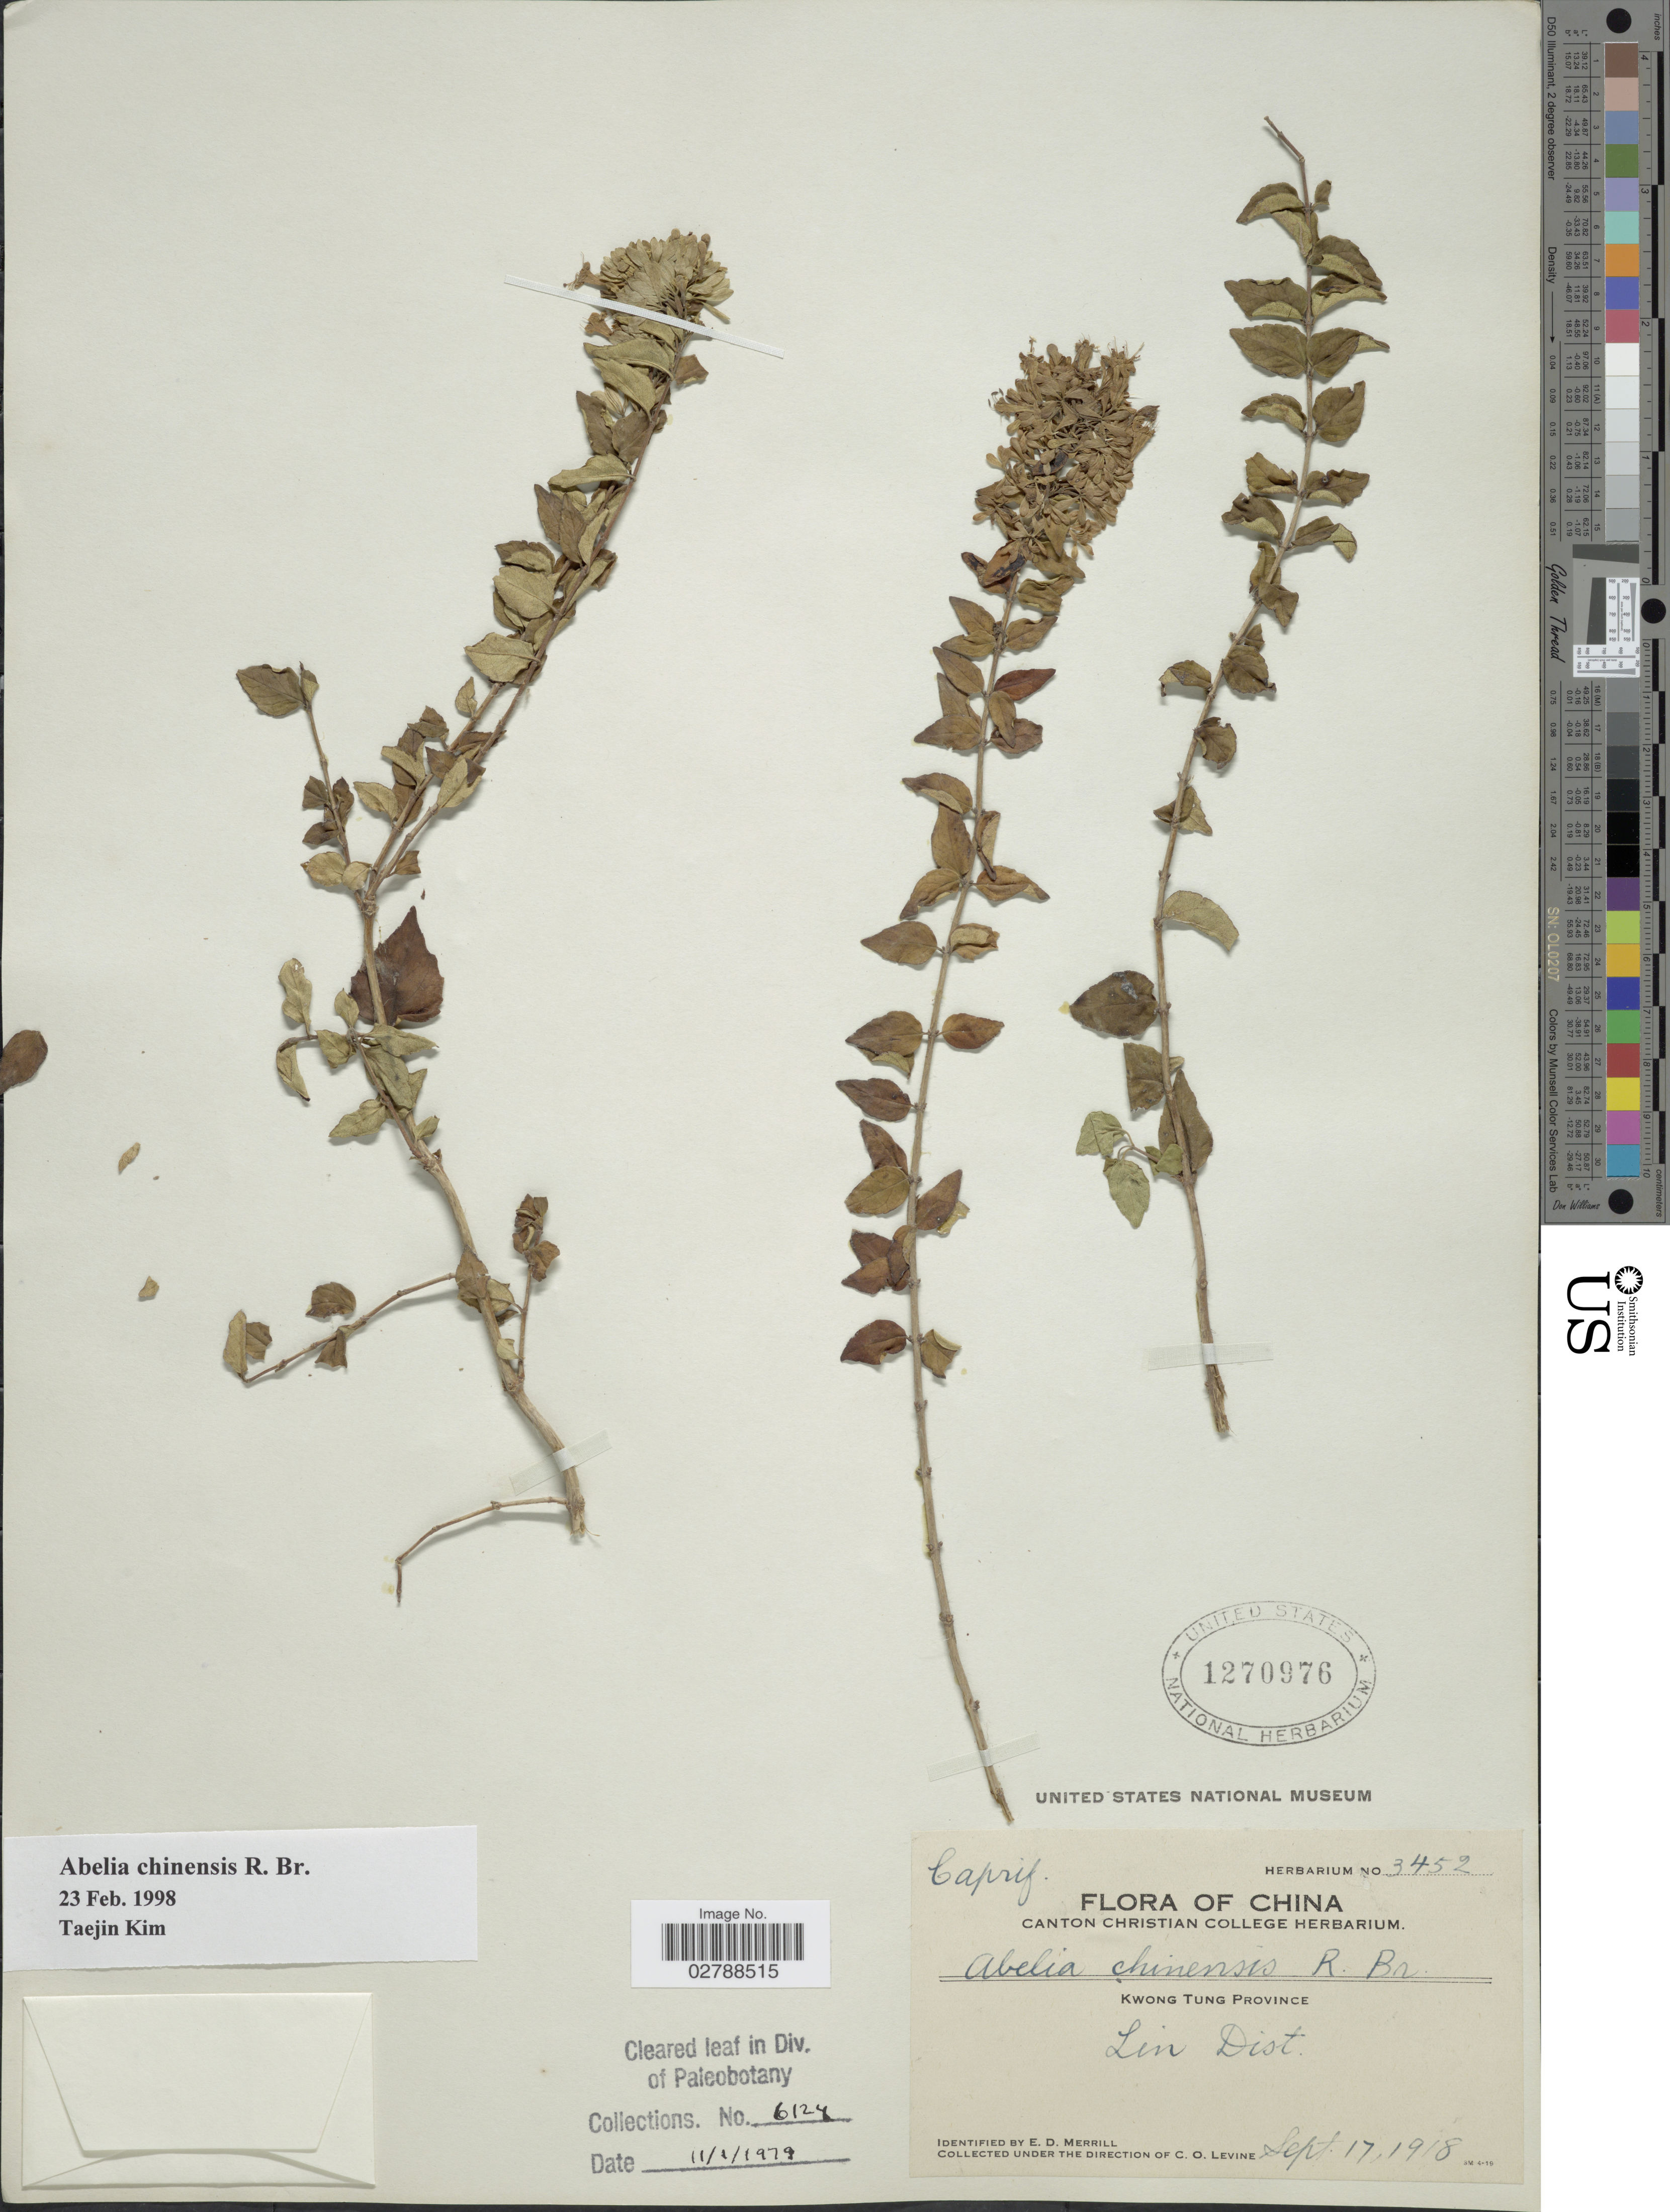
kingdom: Plantae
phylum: Tracheophyta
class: Magnoliopsida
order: Dipsacales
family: Caprifoliaceae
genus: Abelia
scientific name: Abelia chinensis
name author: R. Br.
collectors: C. O. Levine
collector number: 3452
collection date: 1918-09-17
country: China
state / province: Guangdong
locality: Kwong Tung Province. Lin Dist.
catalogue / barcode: US 1270976